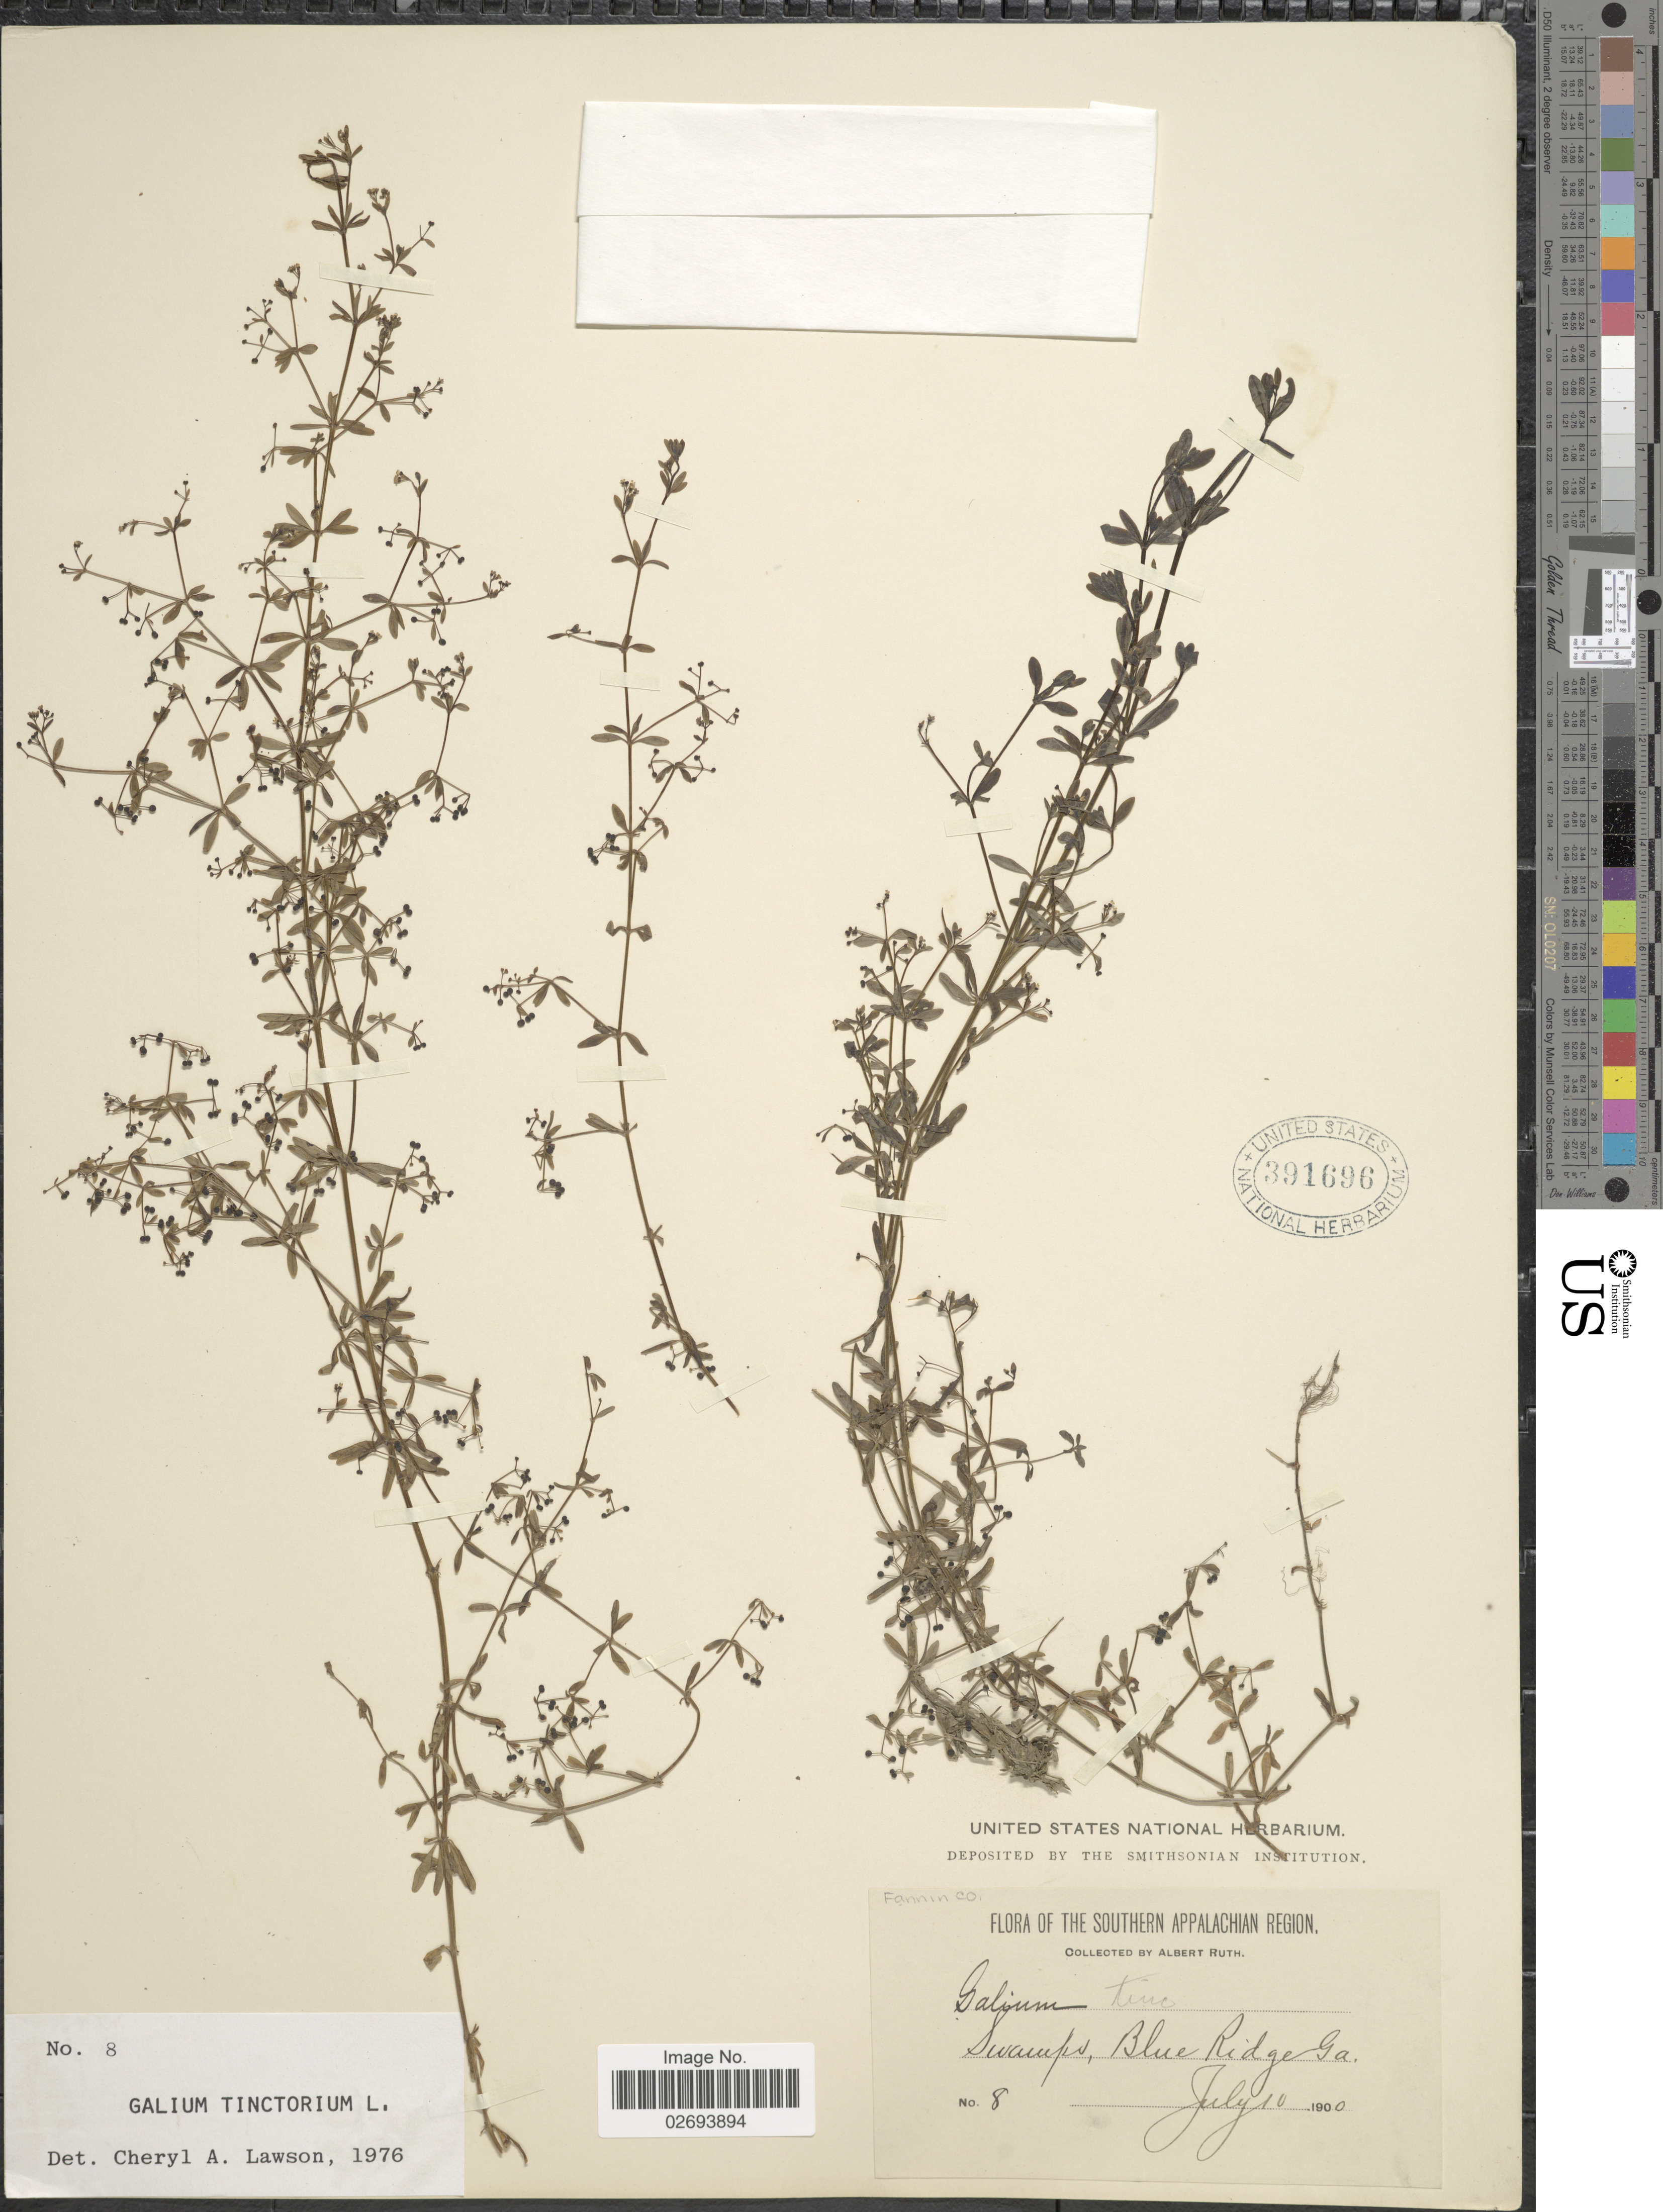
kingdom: Plantae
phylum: Tracheophyta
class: Magnoliopsida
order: Gentianales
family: Rubiaceae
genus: Galium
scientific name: Galium tinctorium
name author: (L.) Scop.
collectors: A. Ruth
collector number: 8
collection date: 1900-07-10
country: United States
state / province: Georgia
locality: Southern Appalachian Region. Fannin Co. Swamps, Blue Ridge.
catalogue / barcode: US 391696